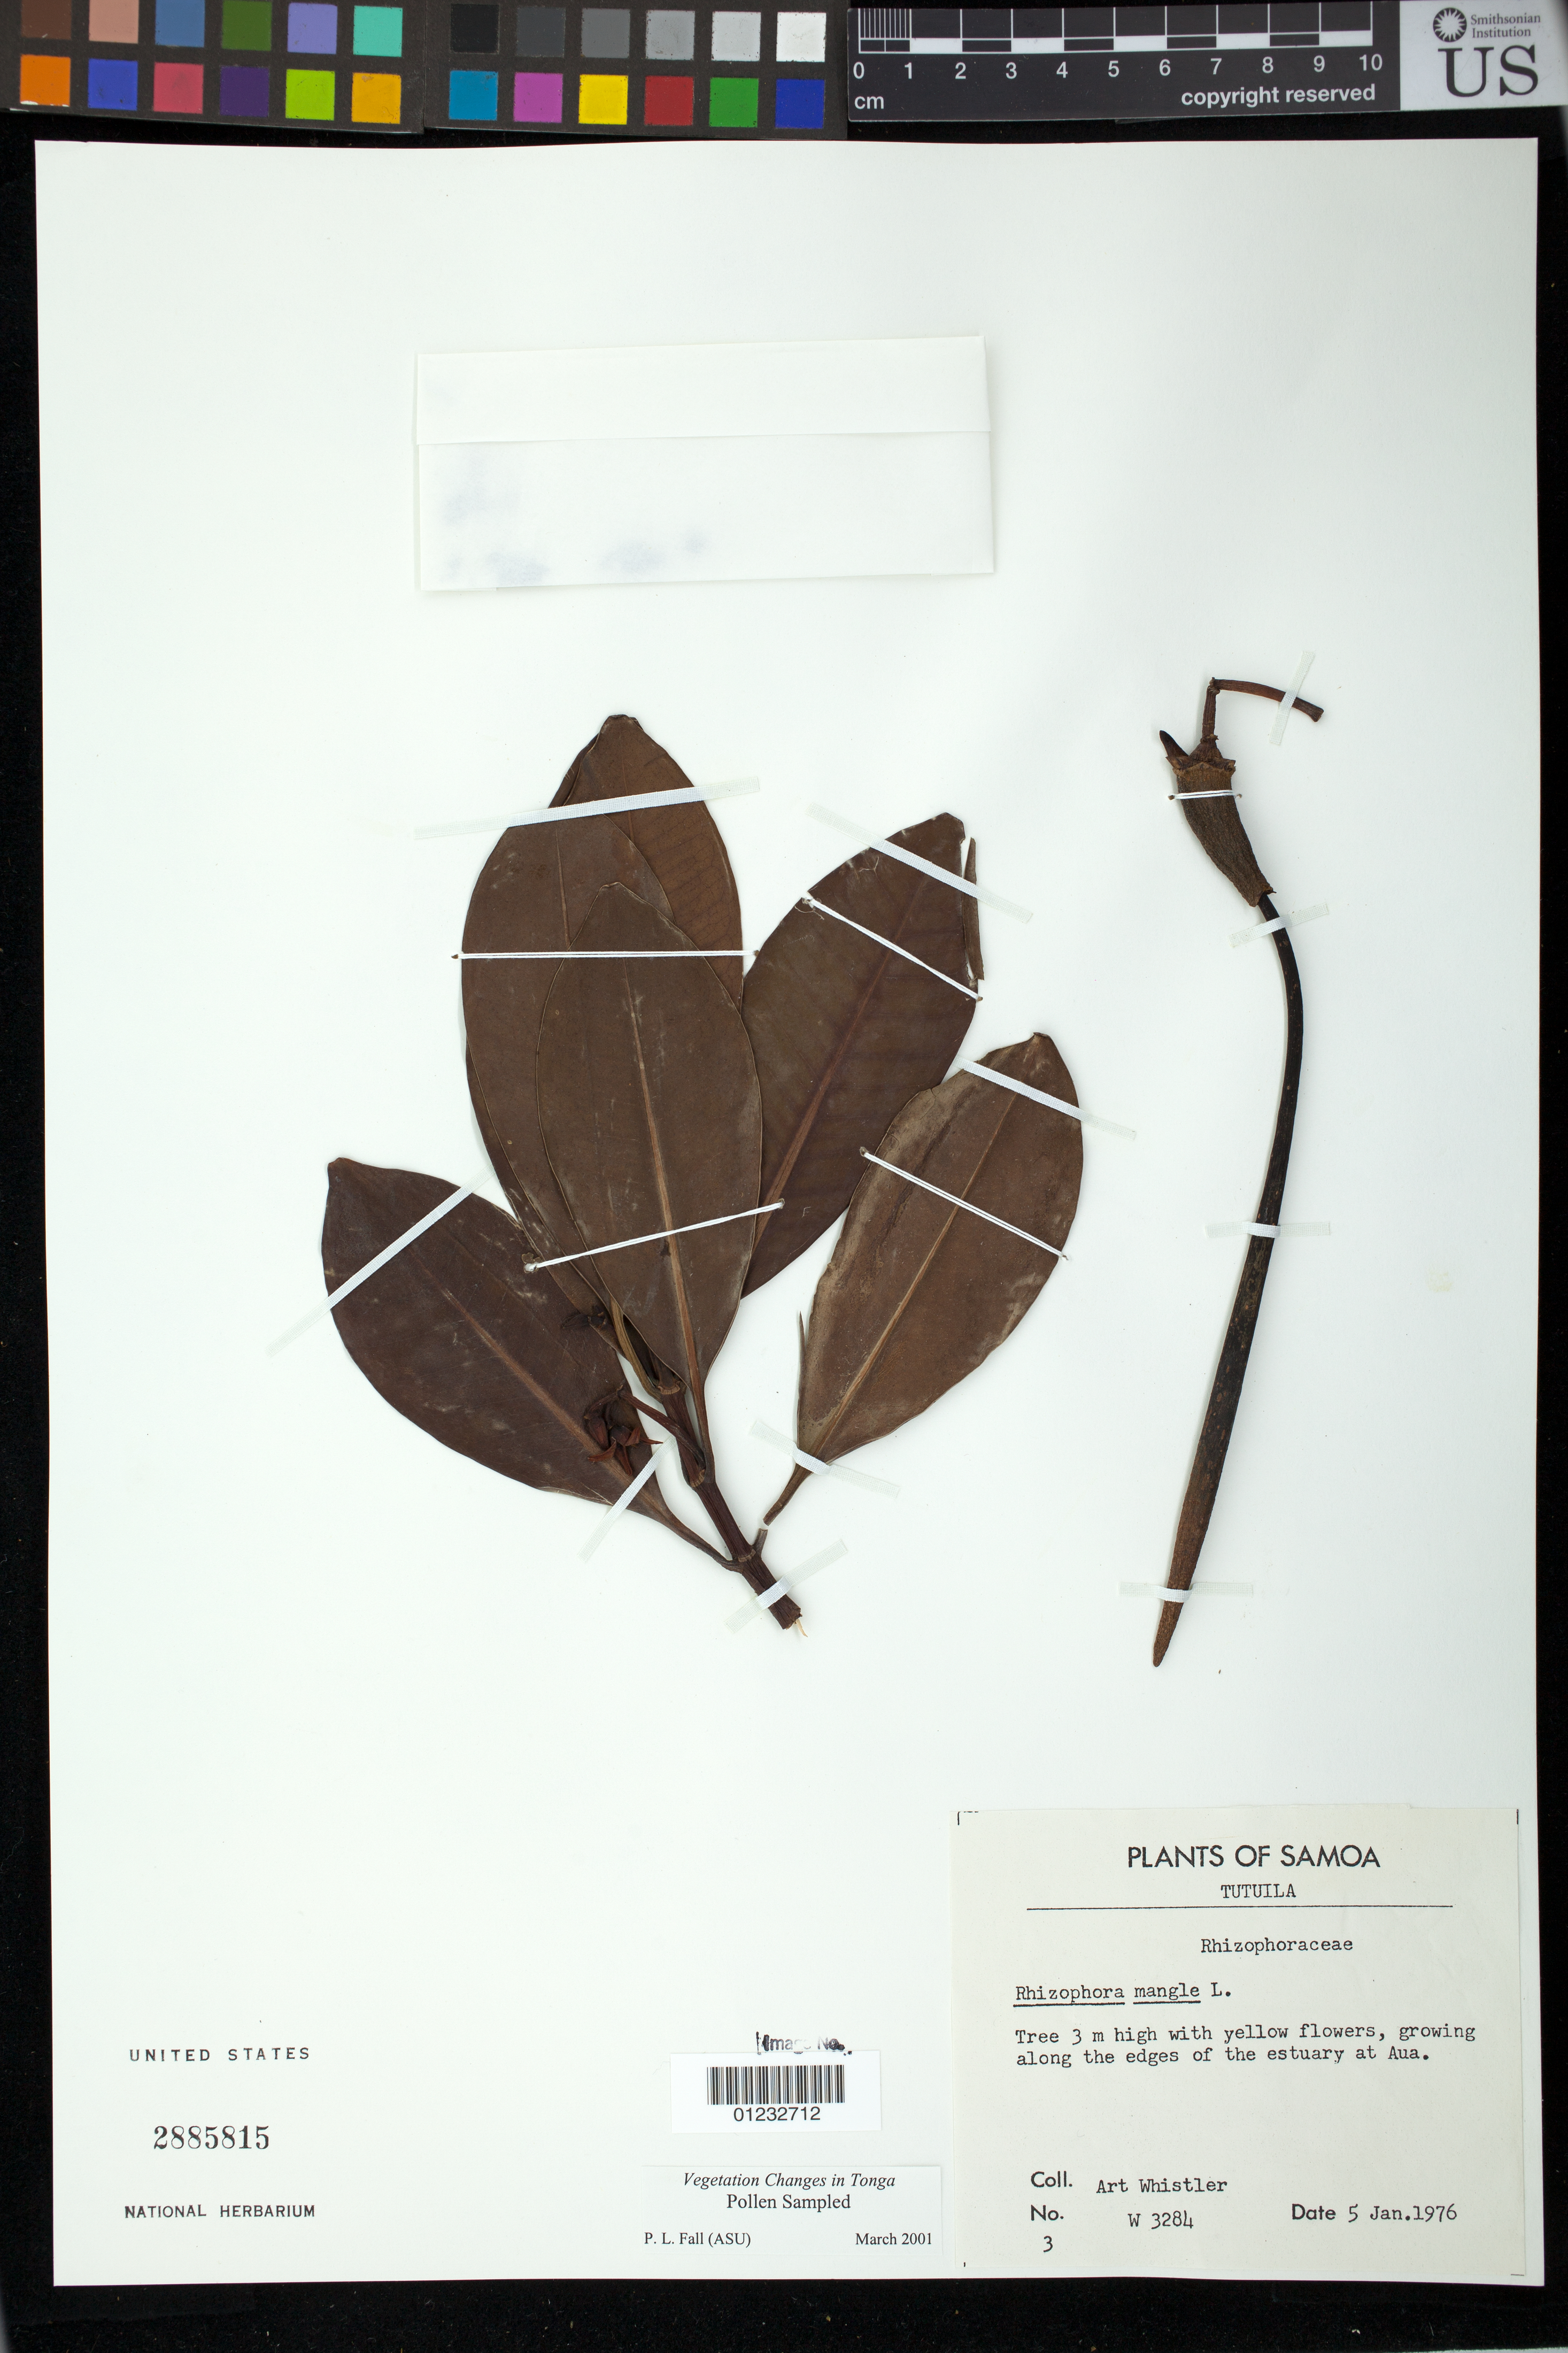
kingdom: Plantae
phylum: Tracheophyta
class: Magnoliopsida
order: Malpighiales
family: Rhizophoraceae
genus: Rhizophora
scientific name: Rhizophora mangle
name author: L.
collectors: A. Whistler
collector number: W 3284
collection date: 1976-01-05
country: American Samoa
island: Tutuila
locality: Growing along the edges of the estuary at Aua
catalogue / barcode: US 2885815